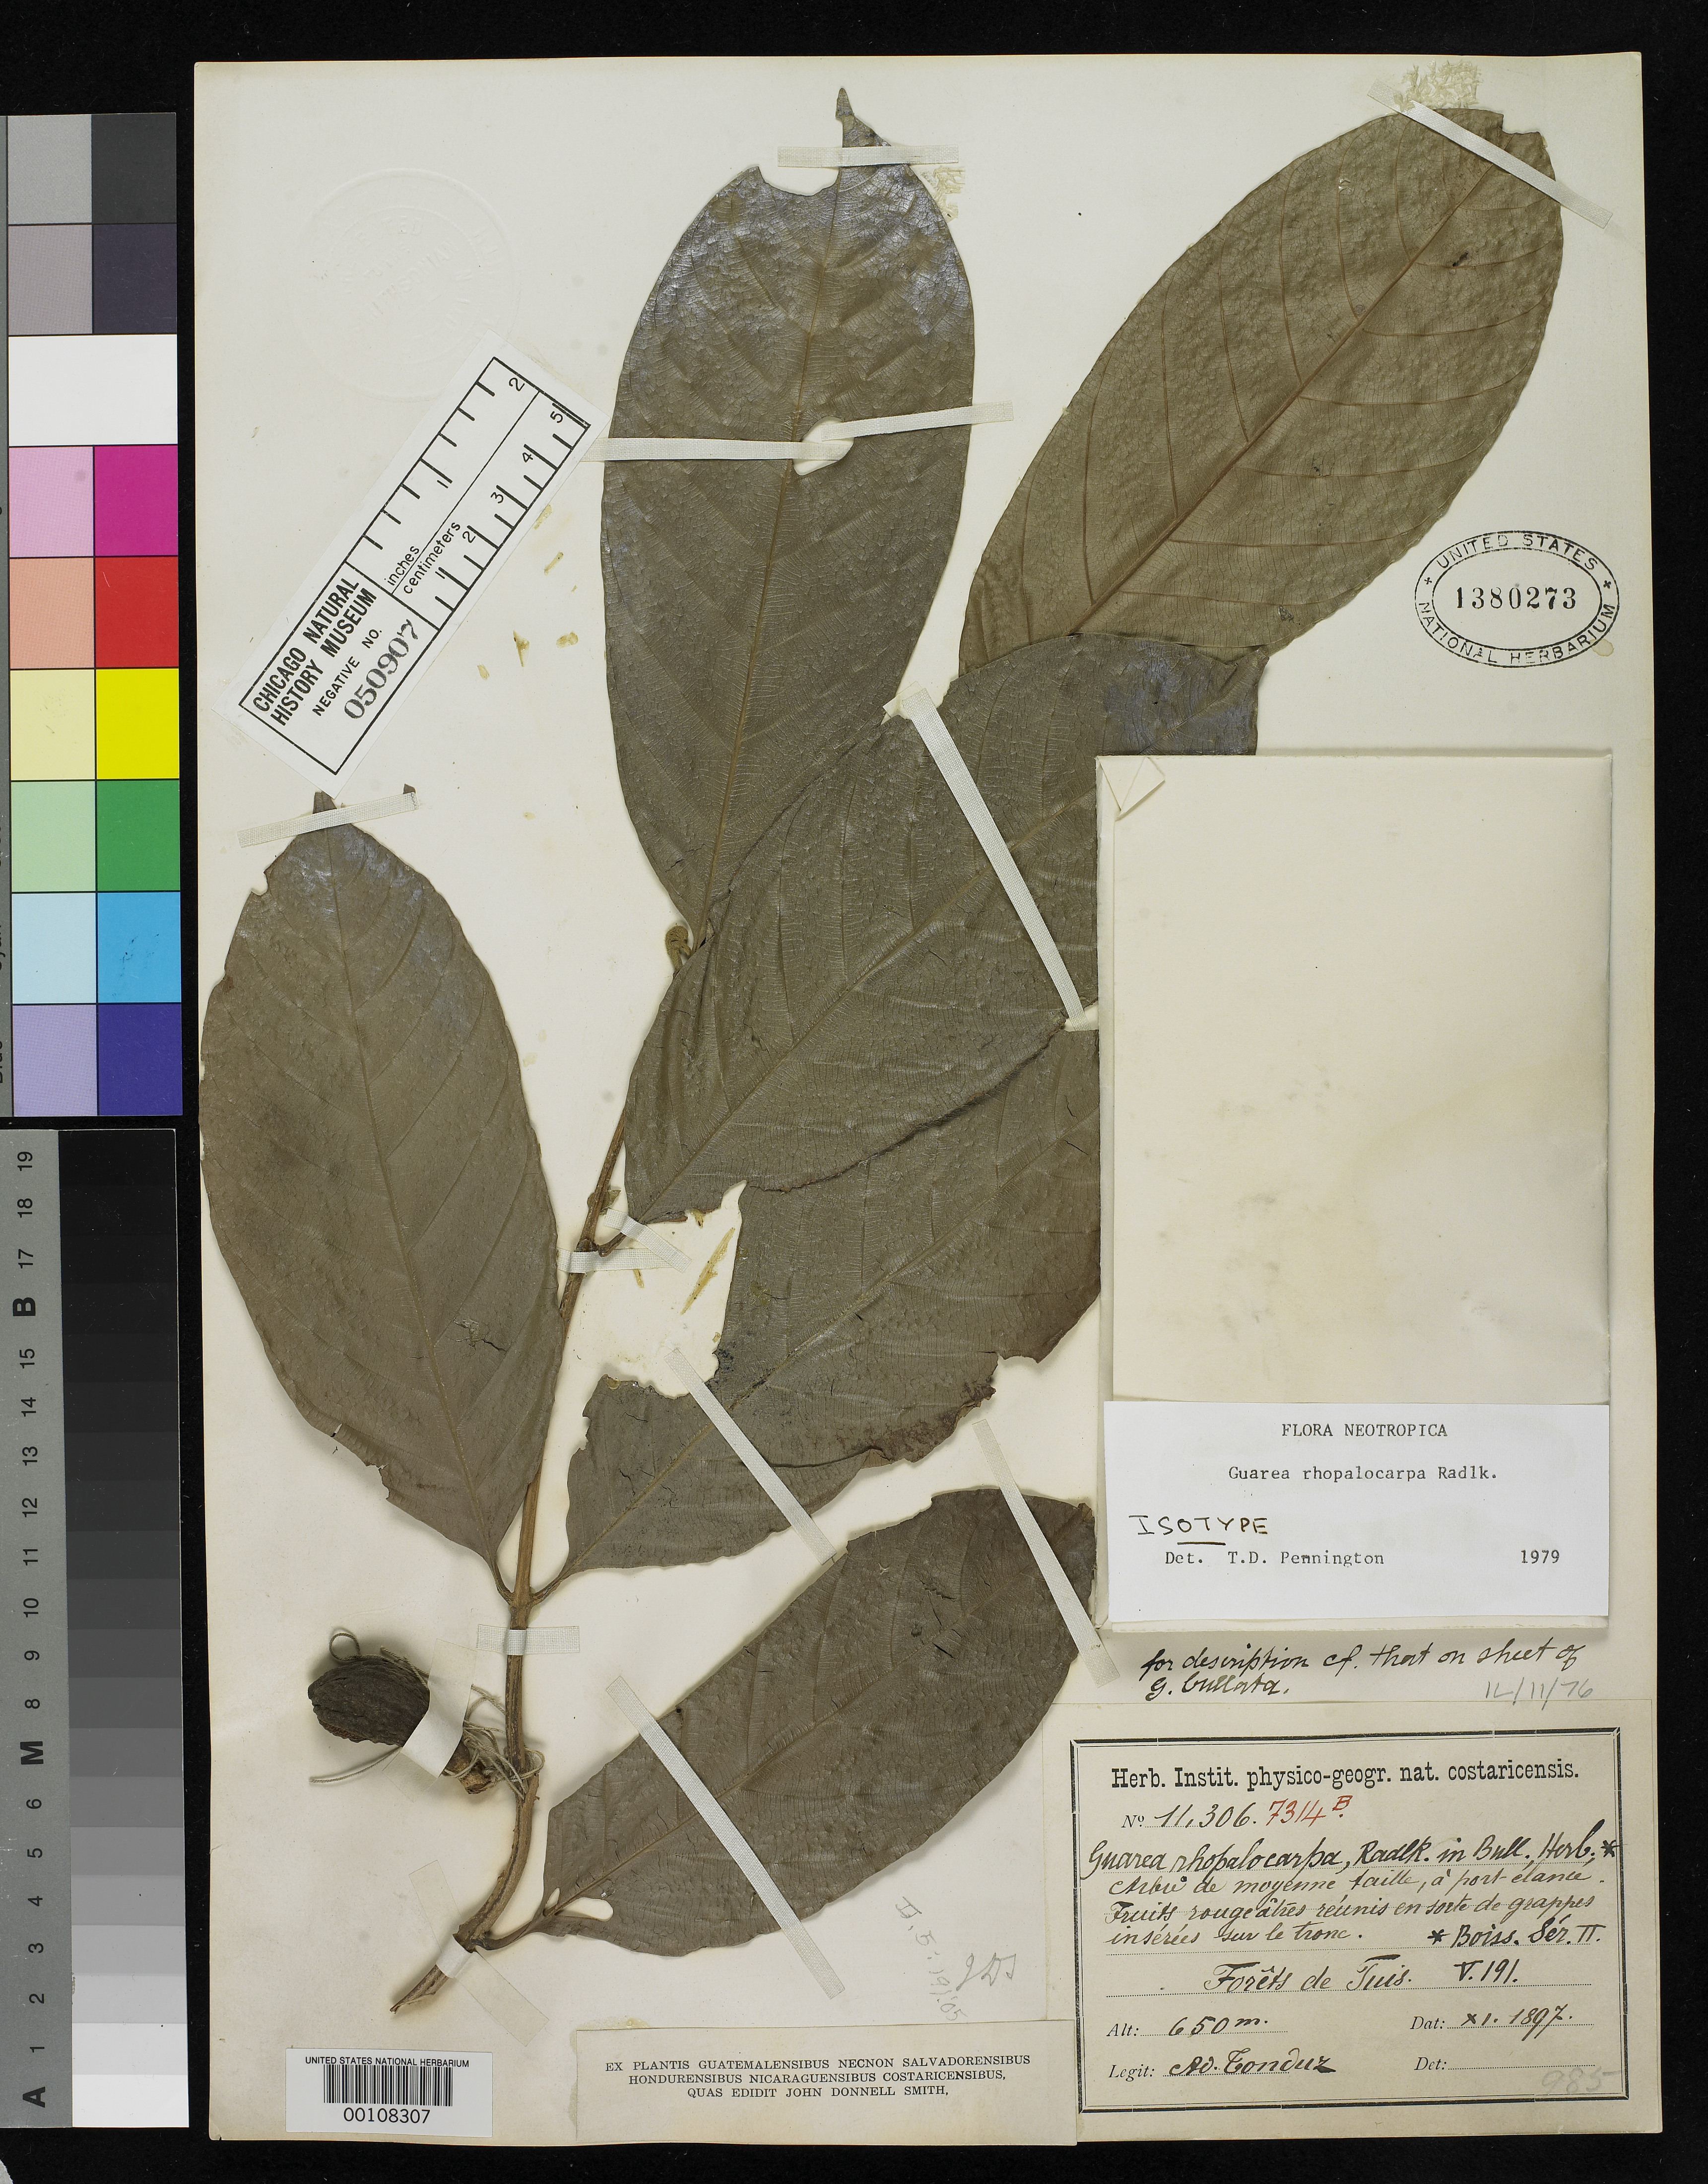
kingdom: Plantae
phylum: Tracheophyta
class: Magnoliopsida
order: Sapindales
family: Meliaceae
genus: Guarea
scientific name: Guarea rhopalocarpa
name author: Radlk.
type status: Isotype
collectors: A. Tonduz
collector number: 11306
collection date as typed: Nov 1897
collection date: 1897-11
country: Costa Rica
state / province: Cartago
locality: Forests de Tuis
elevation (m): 650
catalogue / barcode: US 1380273